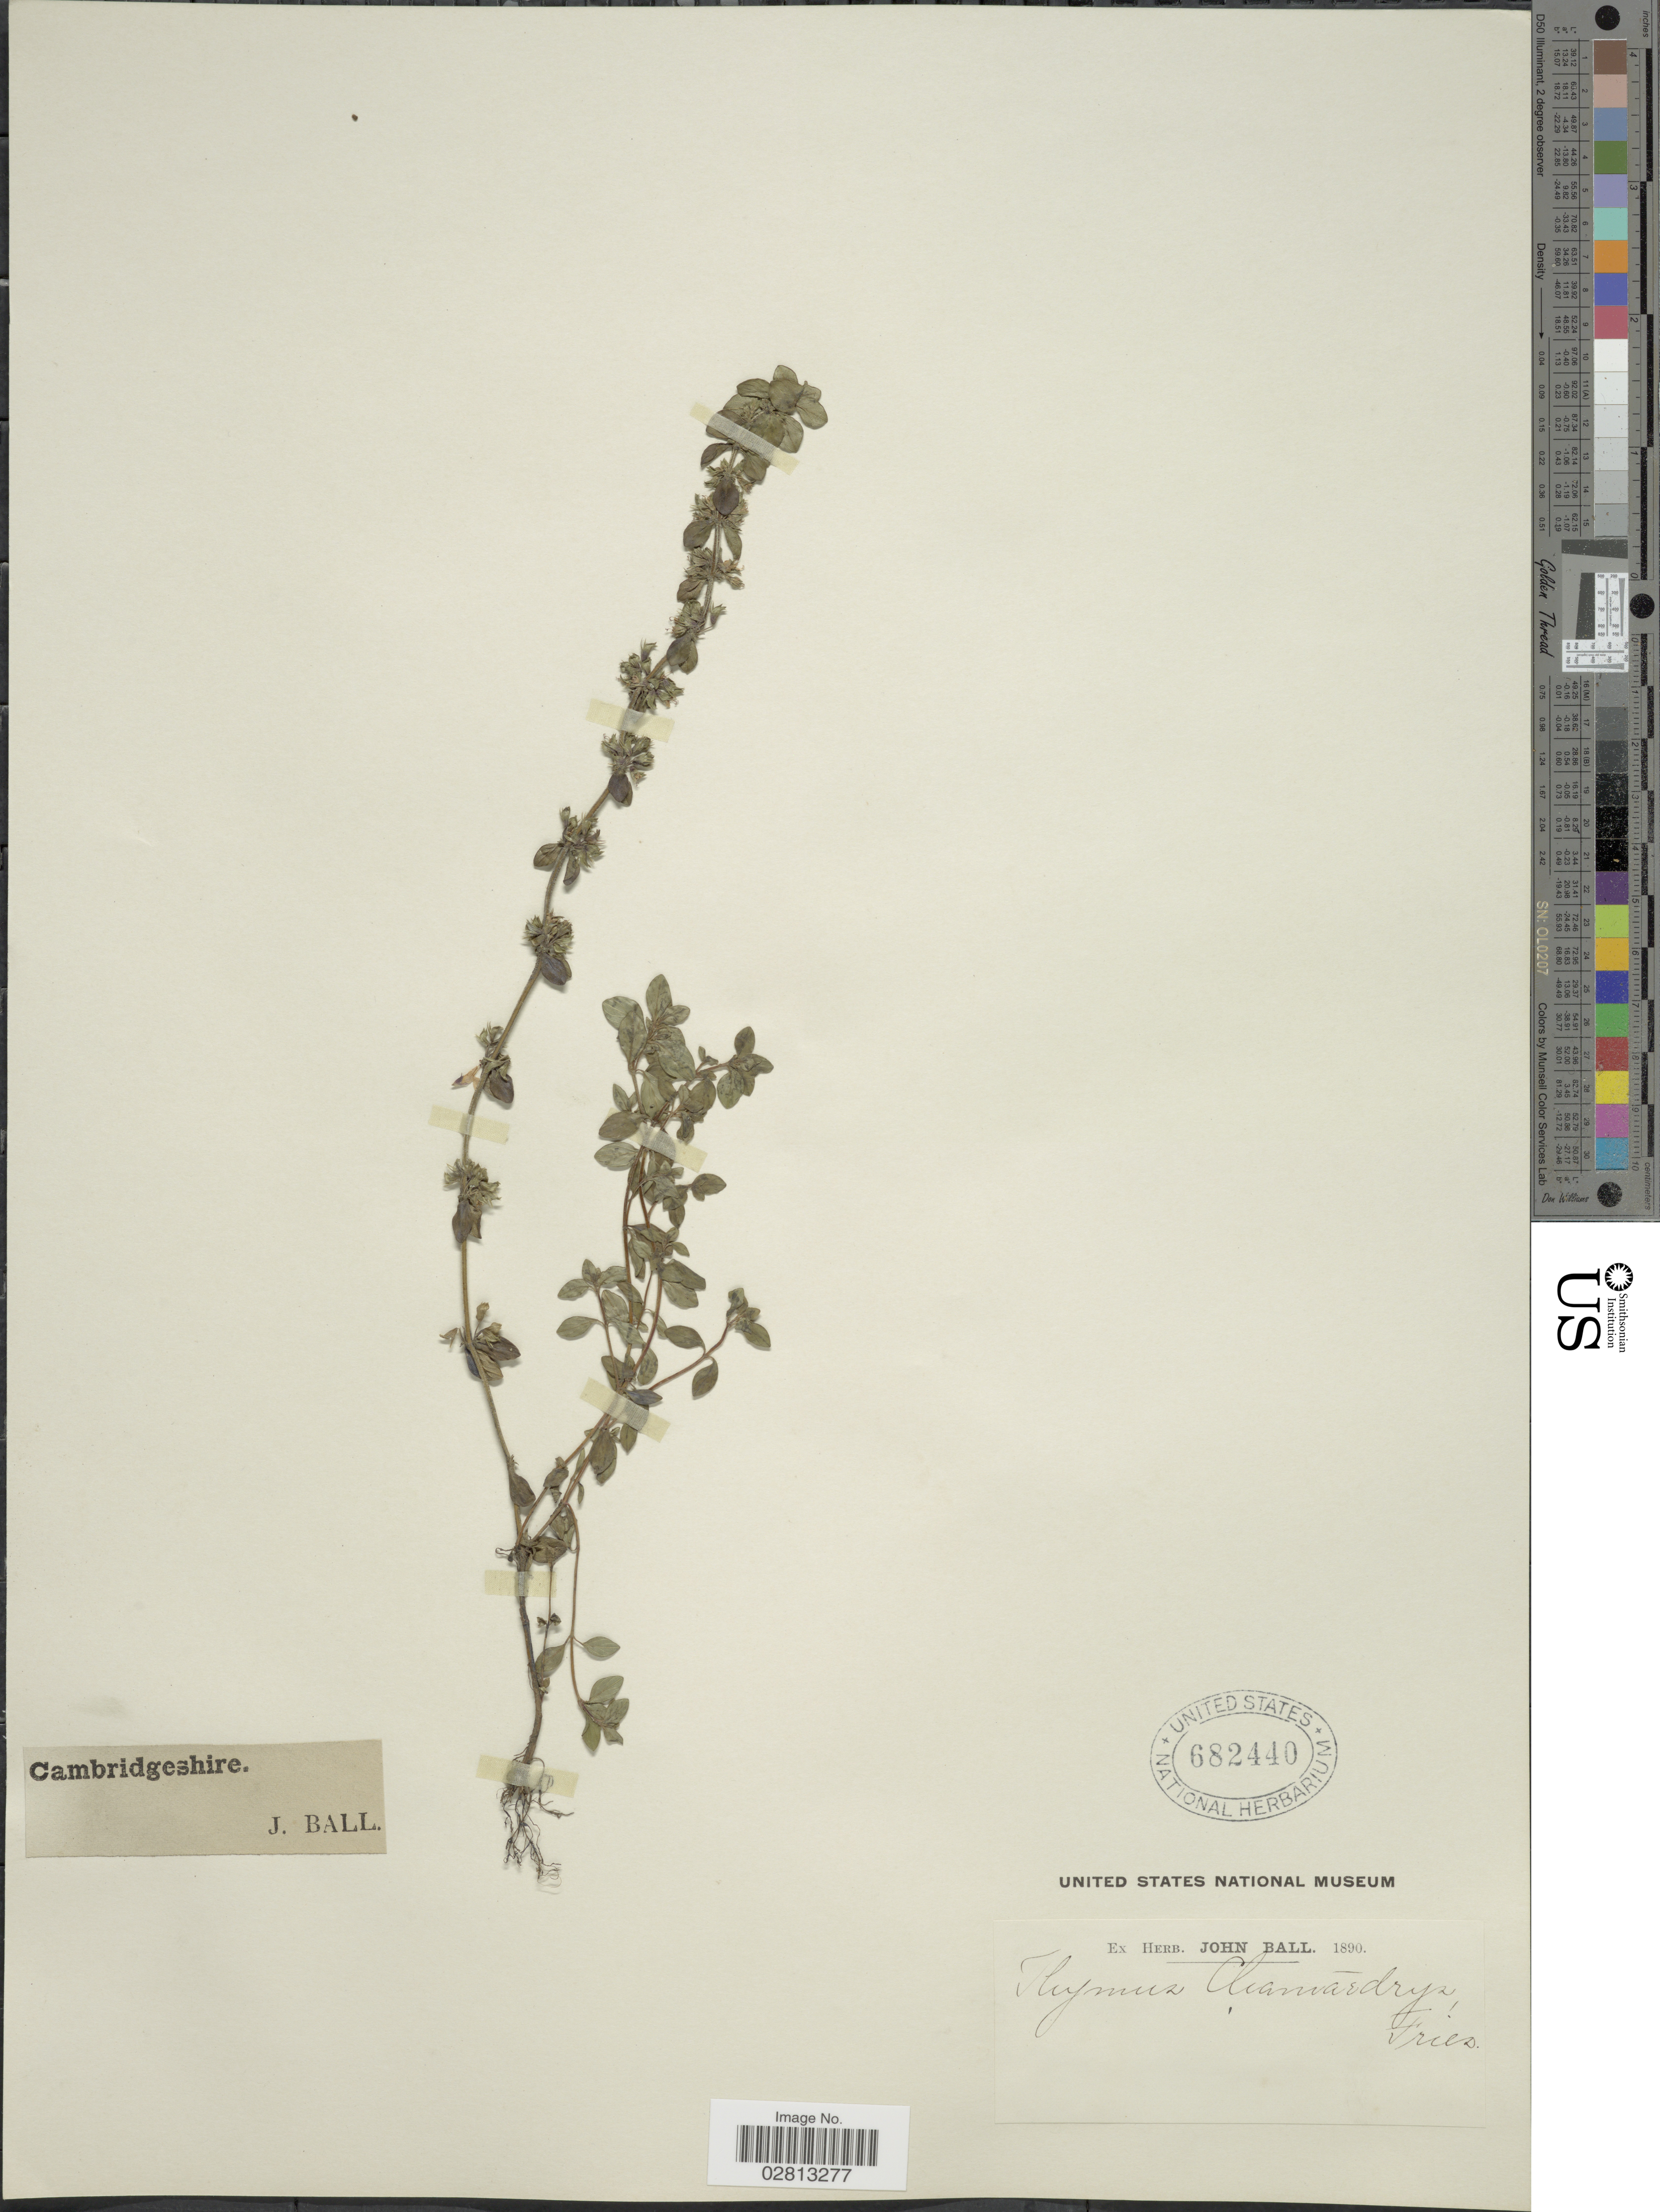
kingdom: Plantae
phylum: Tracheophyta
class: Magnoliopsida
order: Lamiales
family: Lamiaceae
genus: Thymus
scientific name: Thymus chamaedrys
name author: Fr.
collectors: J. Ball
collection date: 1890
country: United Kingdom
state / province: England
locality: Cambridgeshire.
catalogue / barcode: US 682440